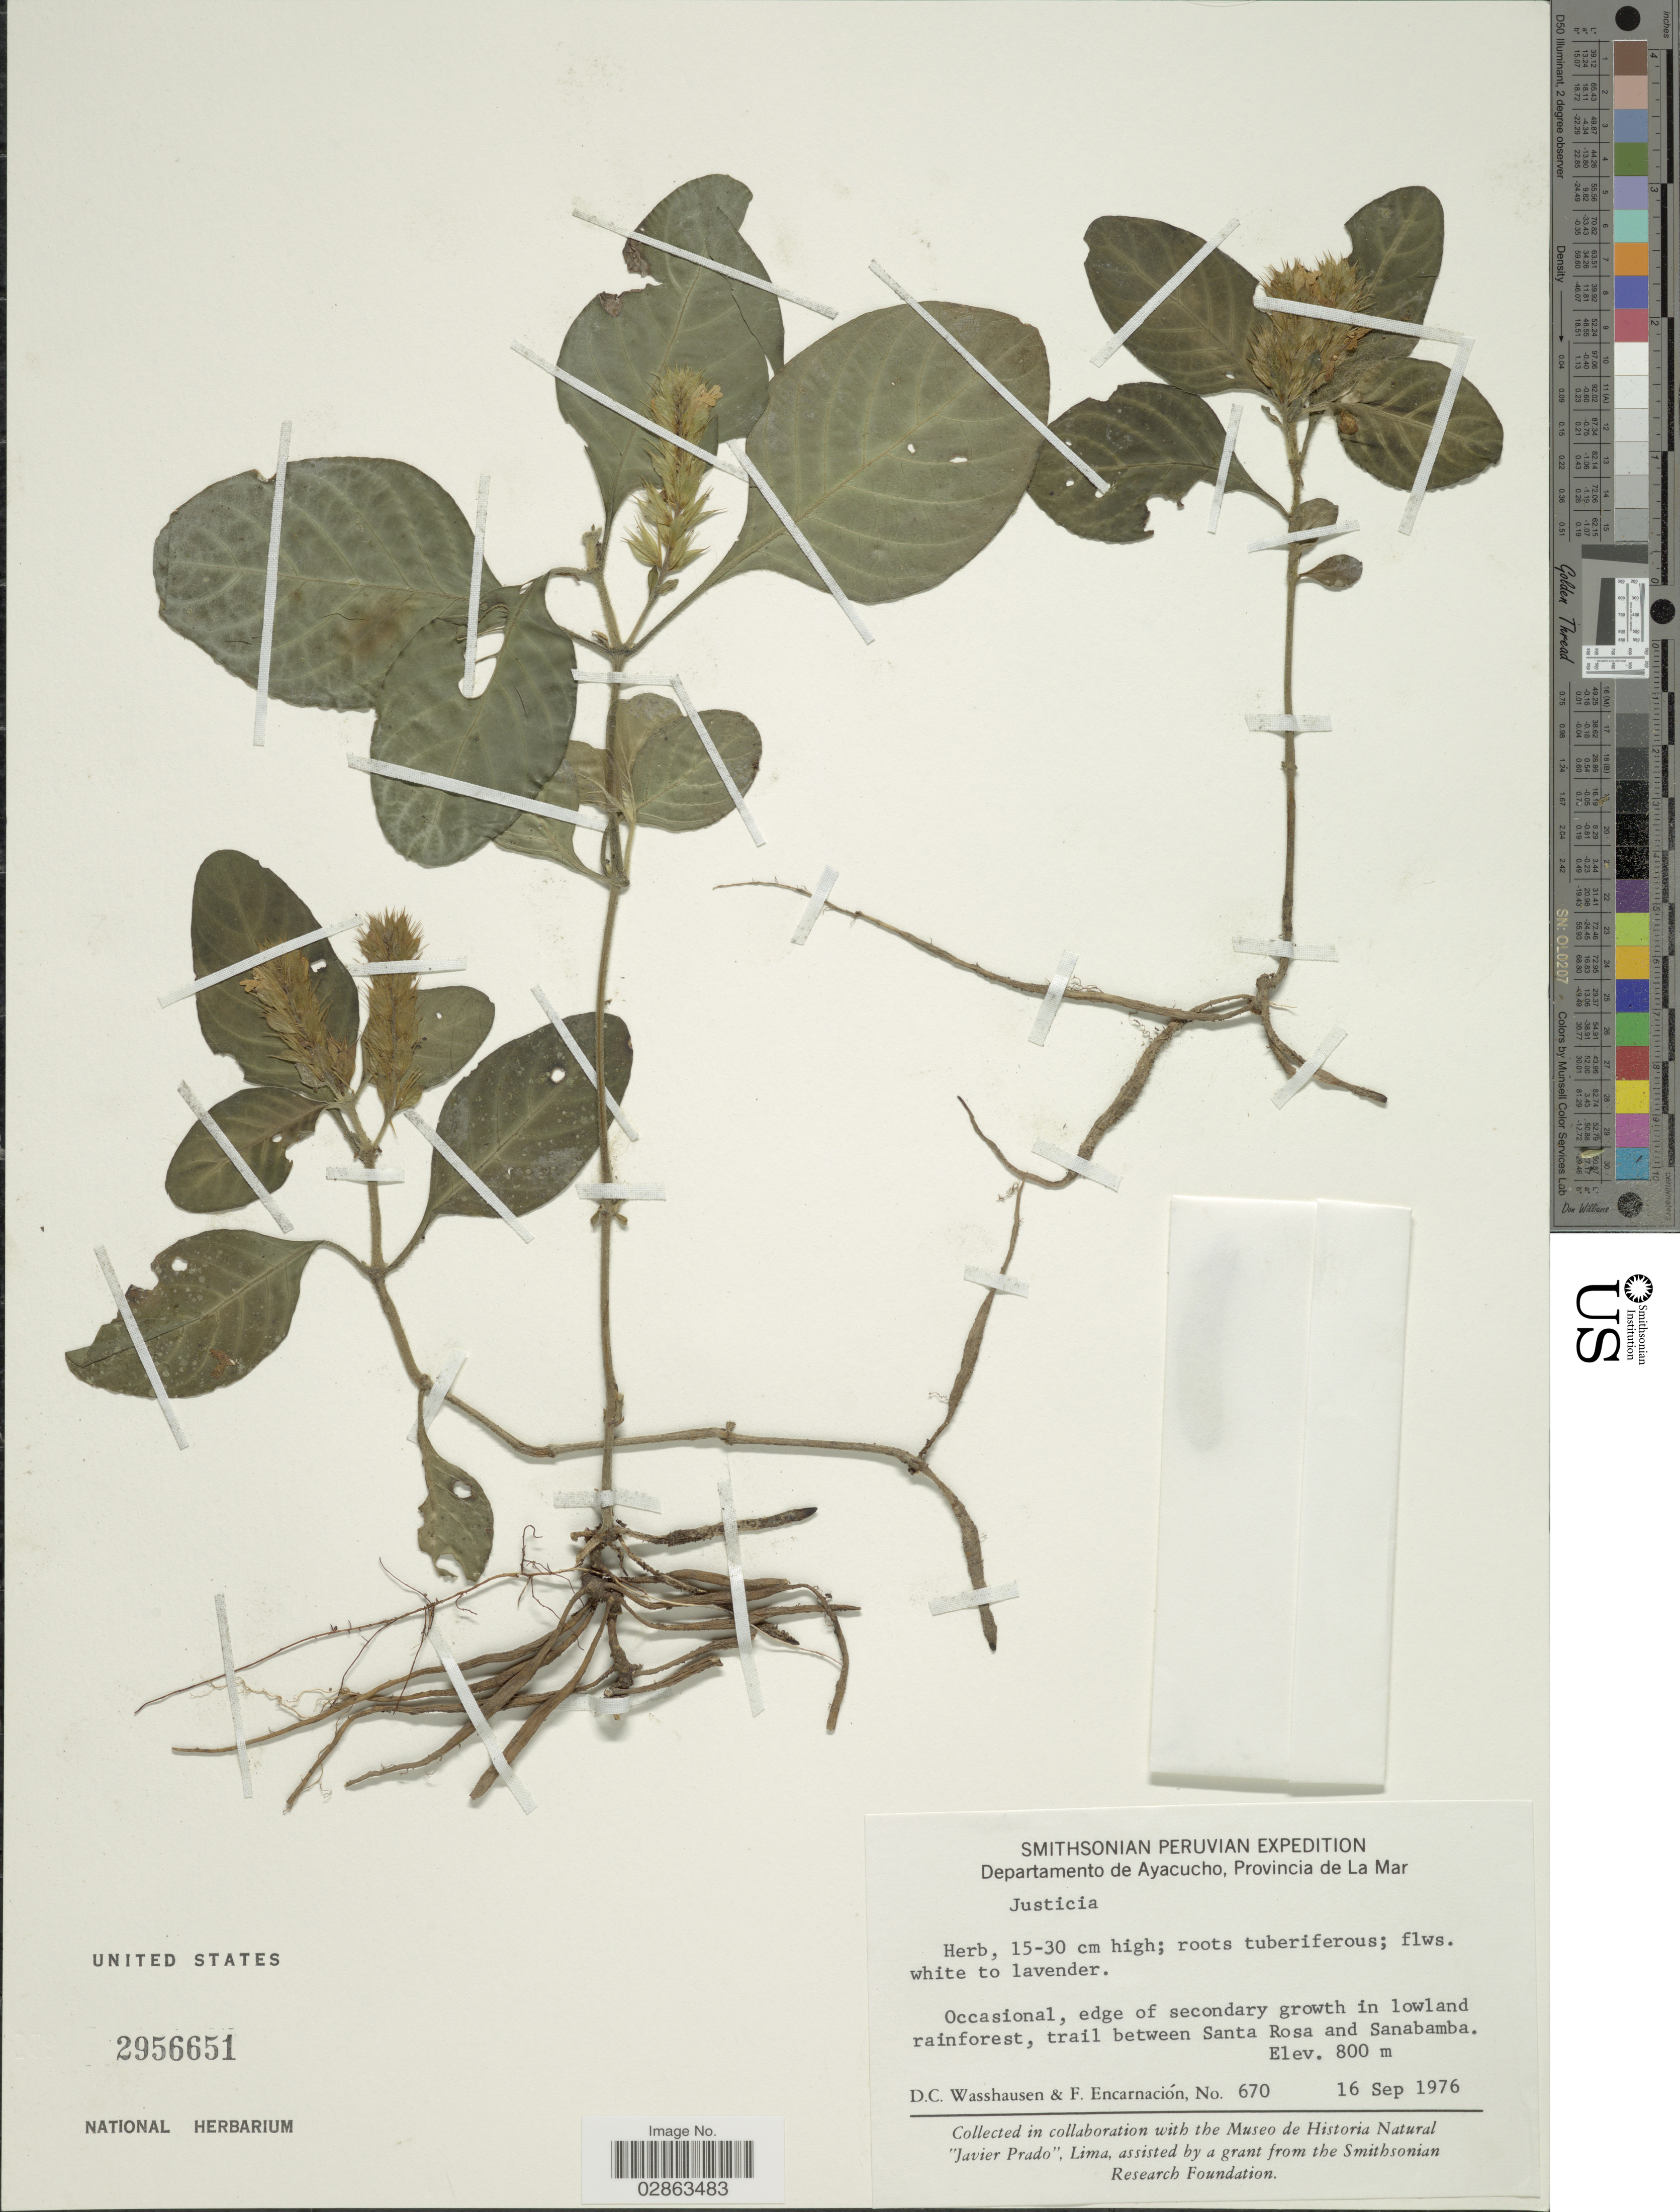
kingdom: Plantae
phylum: Tracheophyta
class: Magnoliopsida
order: Lamiales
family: Acanthaceae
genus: Lepidagathis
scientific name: Lepidagathis ipariaensis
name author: Wassh.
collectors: D. C. Wasshausen & F. Encarnación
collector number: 670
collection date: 1976-09-16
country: Peru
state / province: Ayacucho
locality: Departamento de Ayacucho, Provincia de la Mar. Trail between Santa Rosa and Sanabamba.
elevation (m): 800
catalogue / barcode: US 2956651